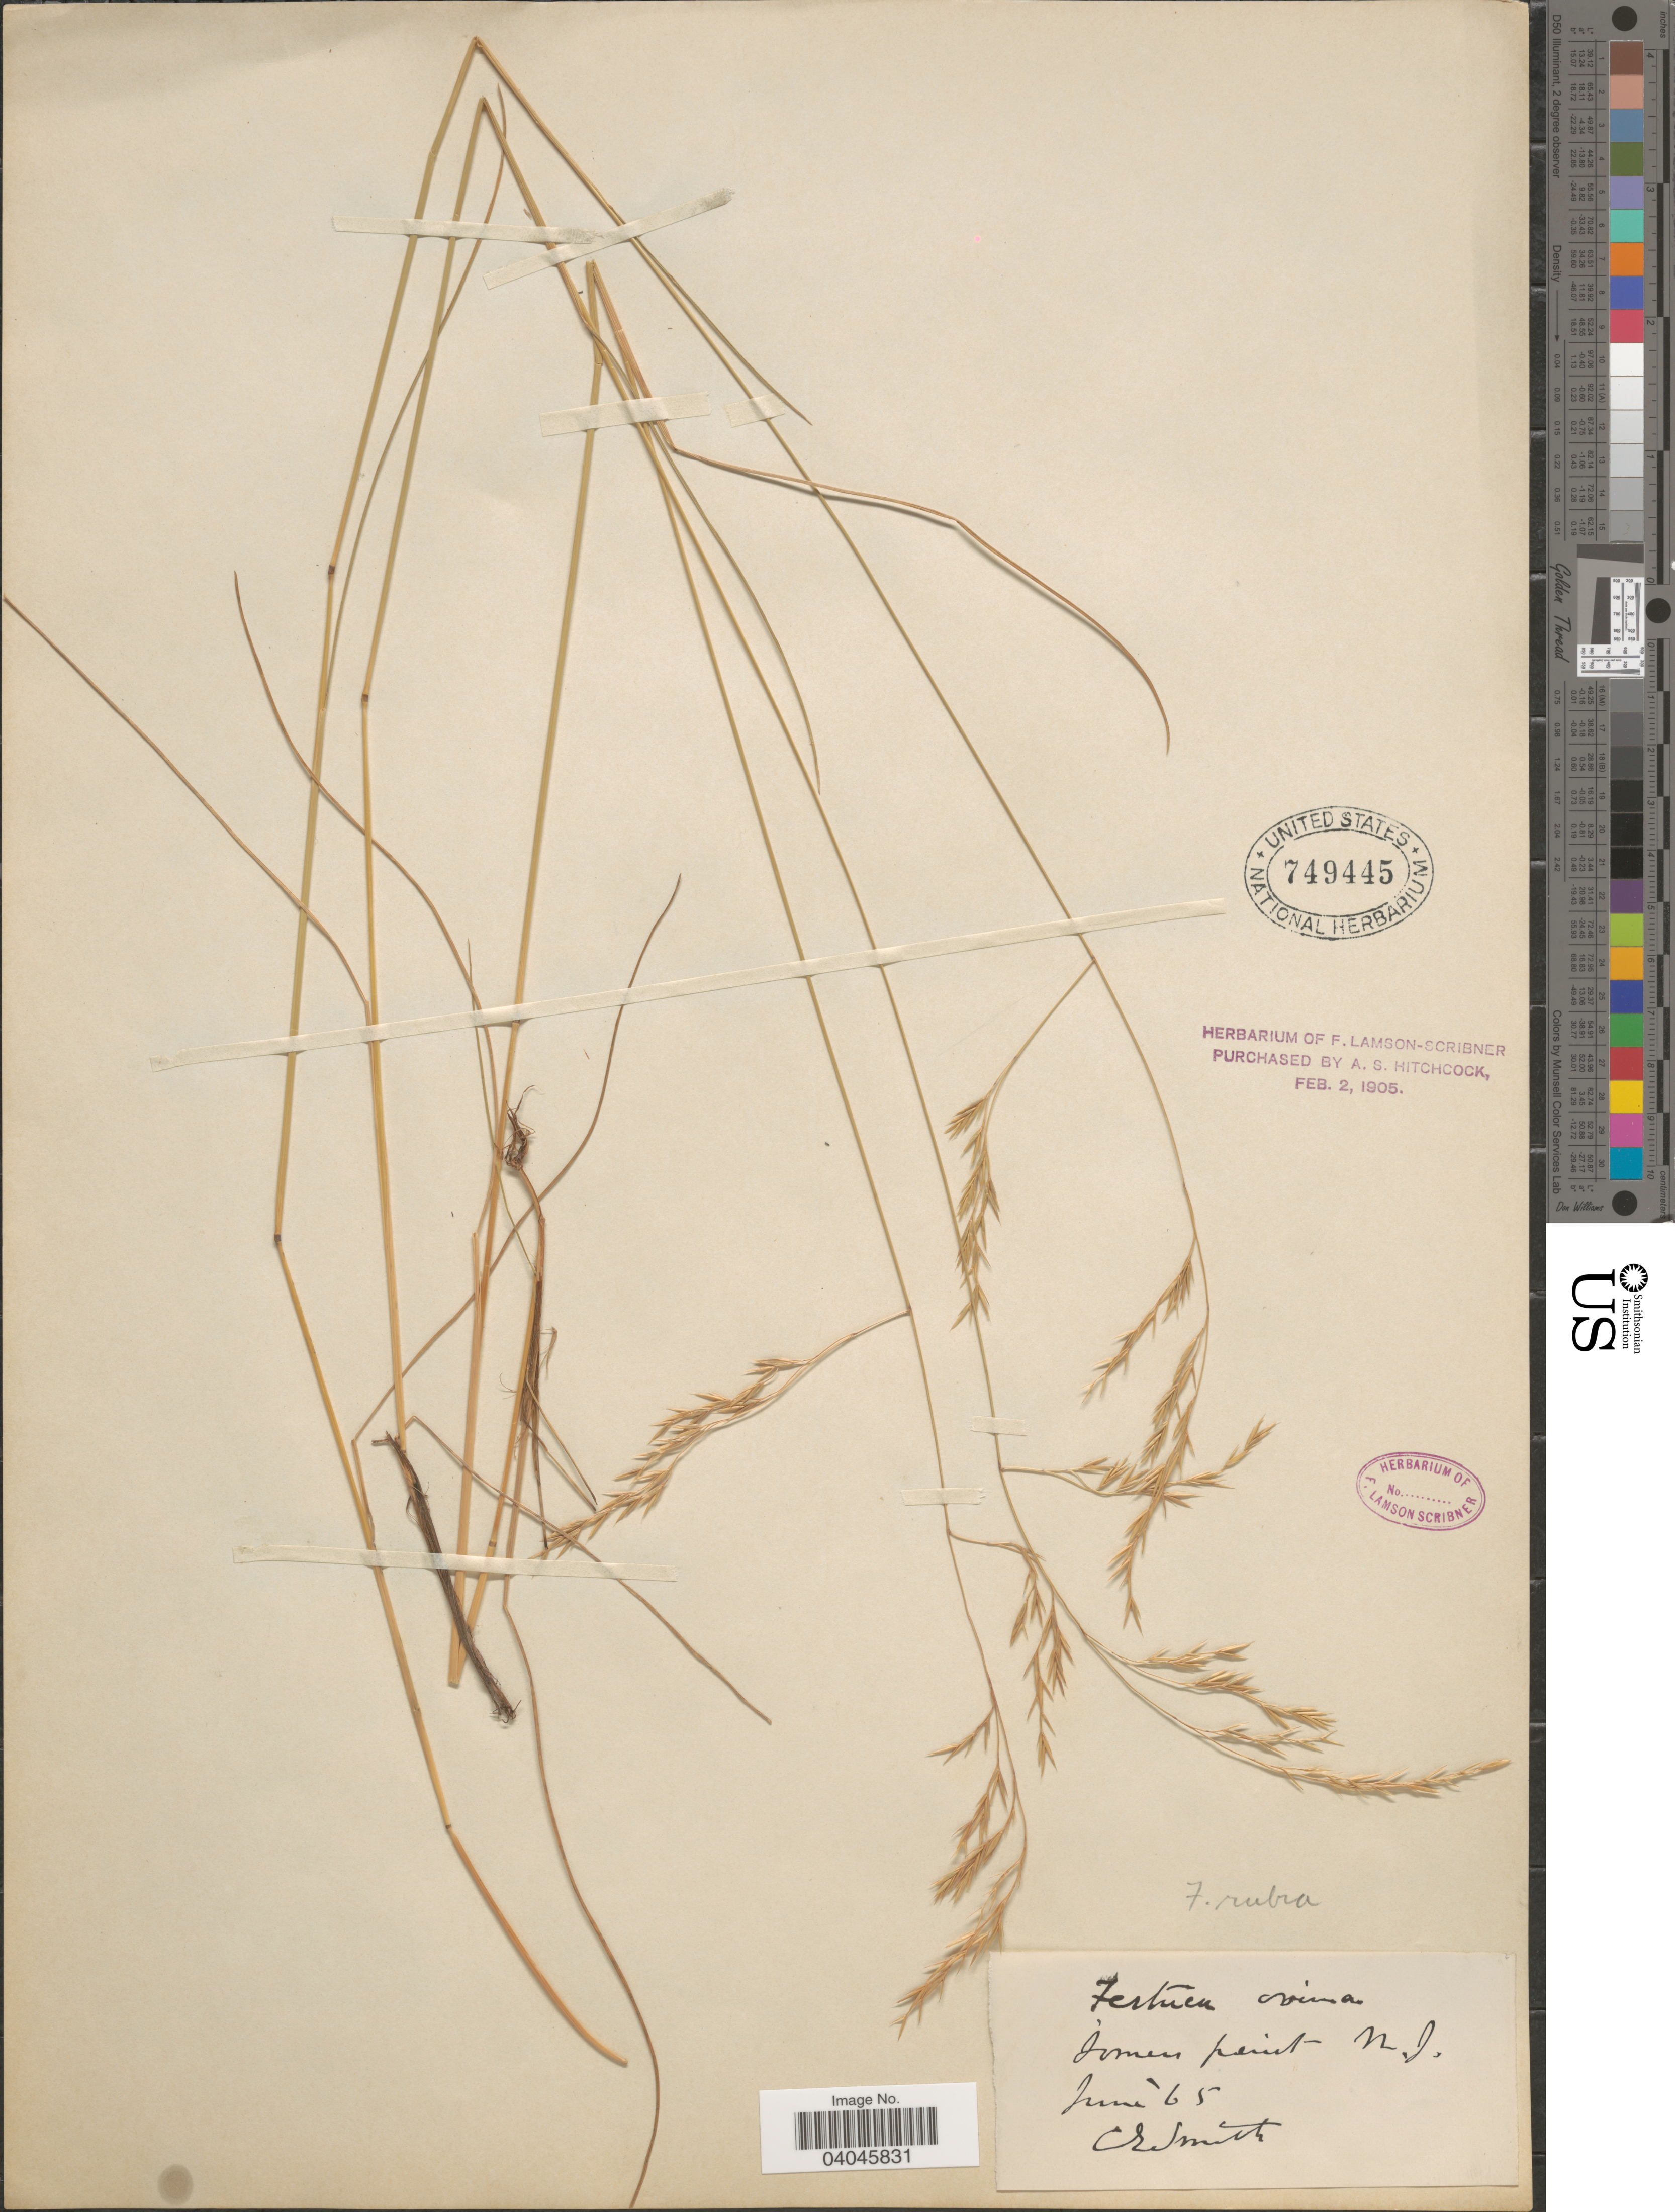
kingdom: Plantae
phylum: Tracheophyta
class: Liliopsida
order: Poales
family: Poaceae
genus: Festuca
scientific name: Festuca rubra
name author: L.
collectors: C. E. Smith Jr.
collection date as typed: Transcribed d/m/y: /6/65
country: United States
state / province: New Jersey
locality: Somers point.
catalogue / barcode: US 749445